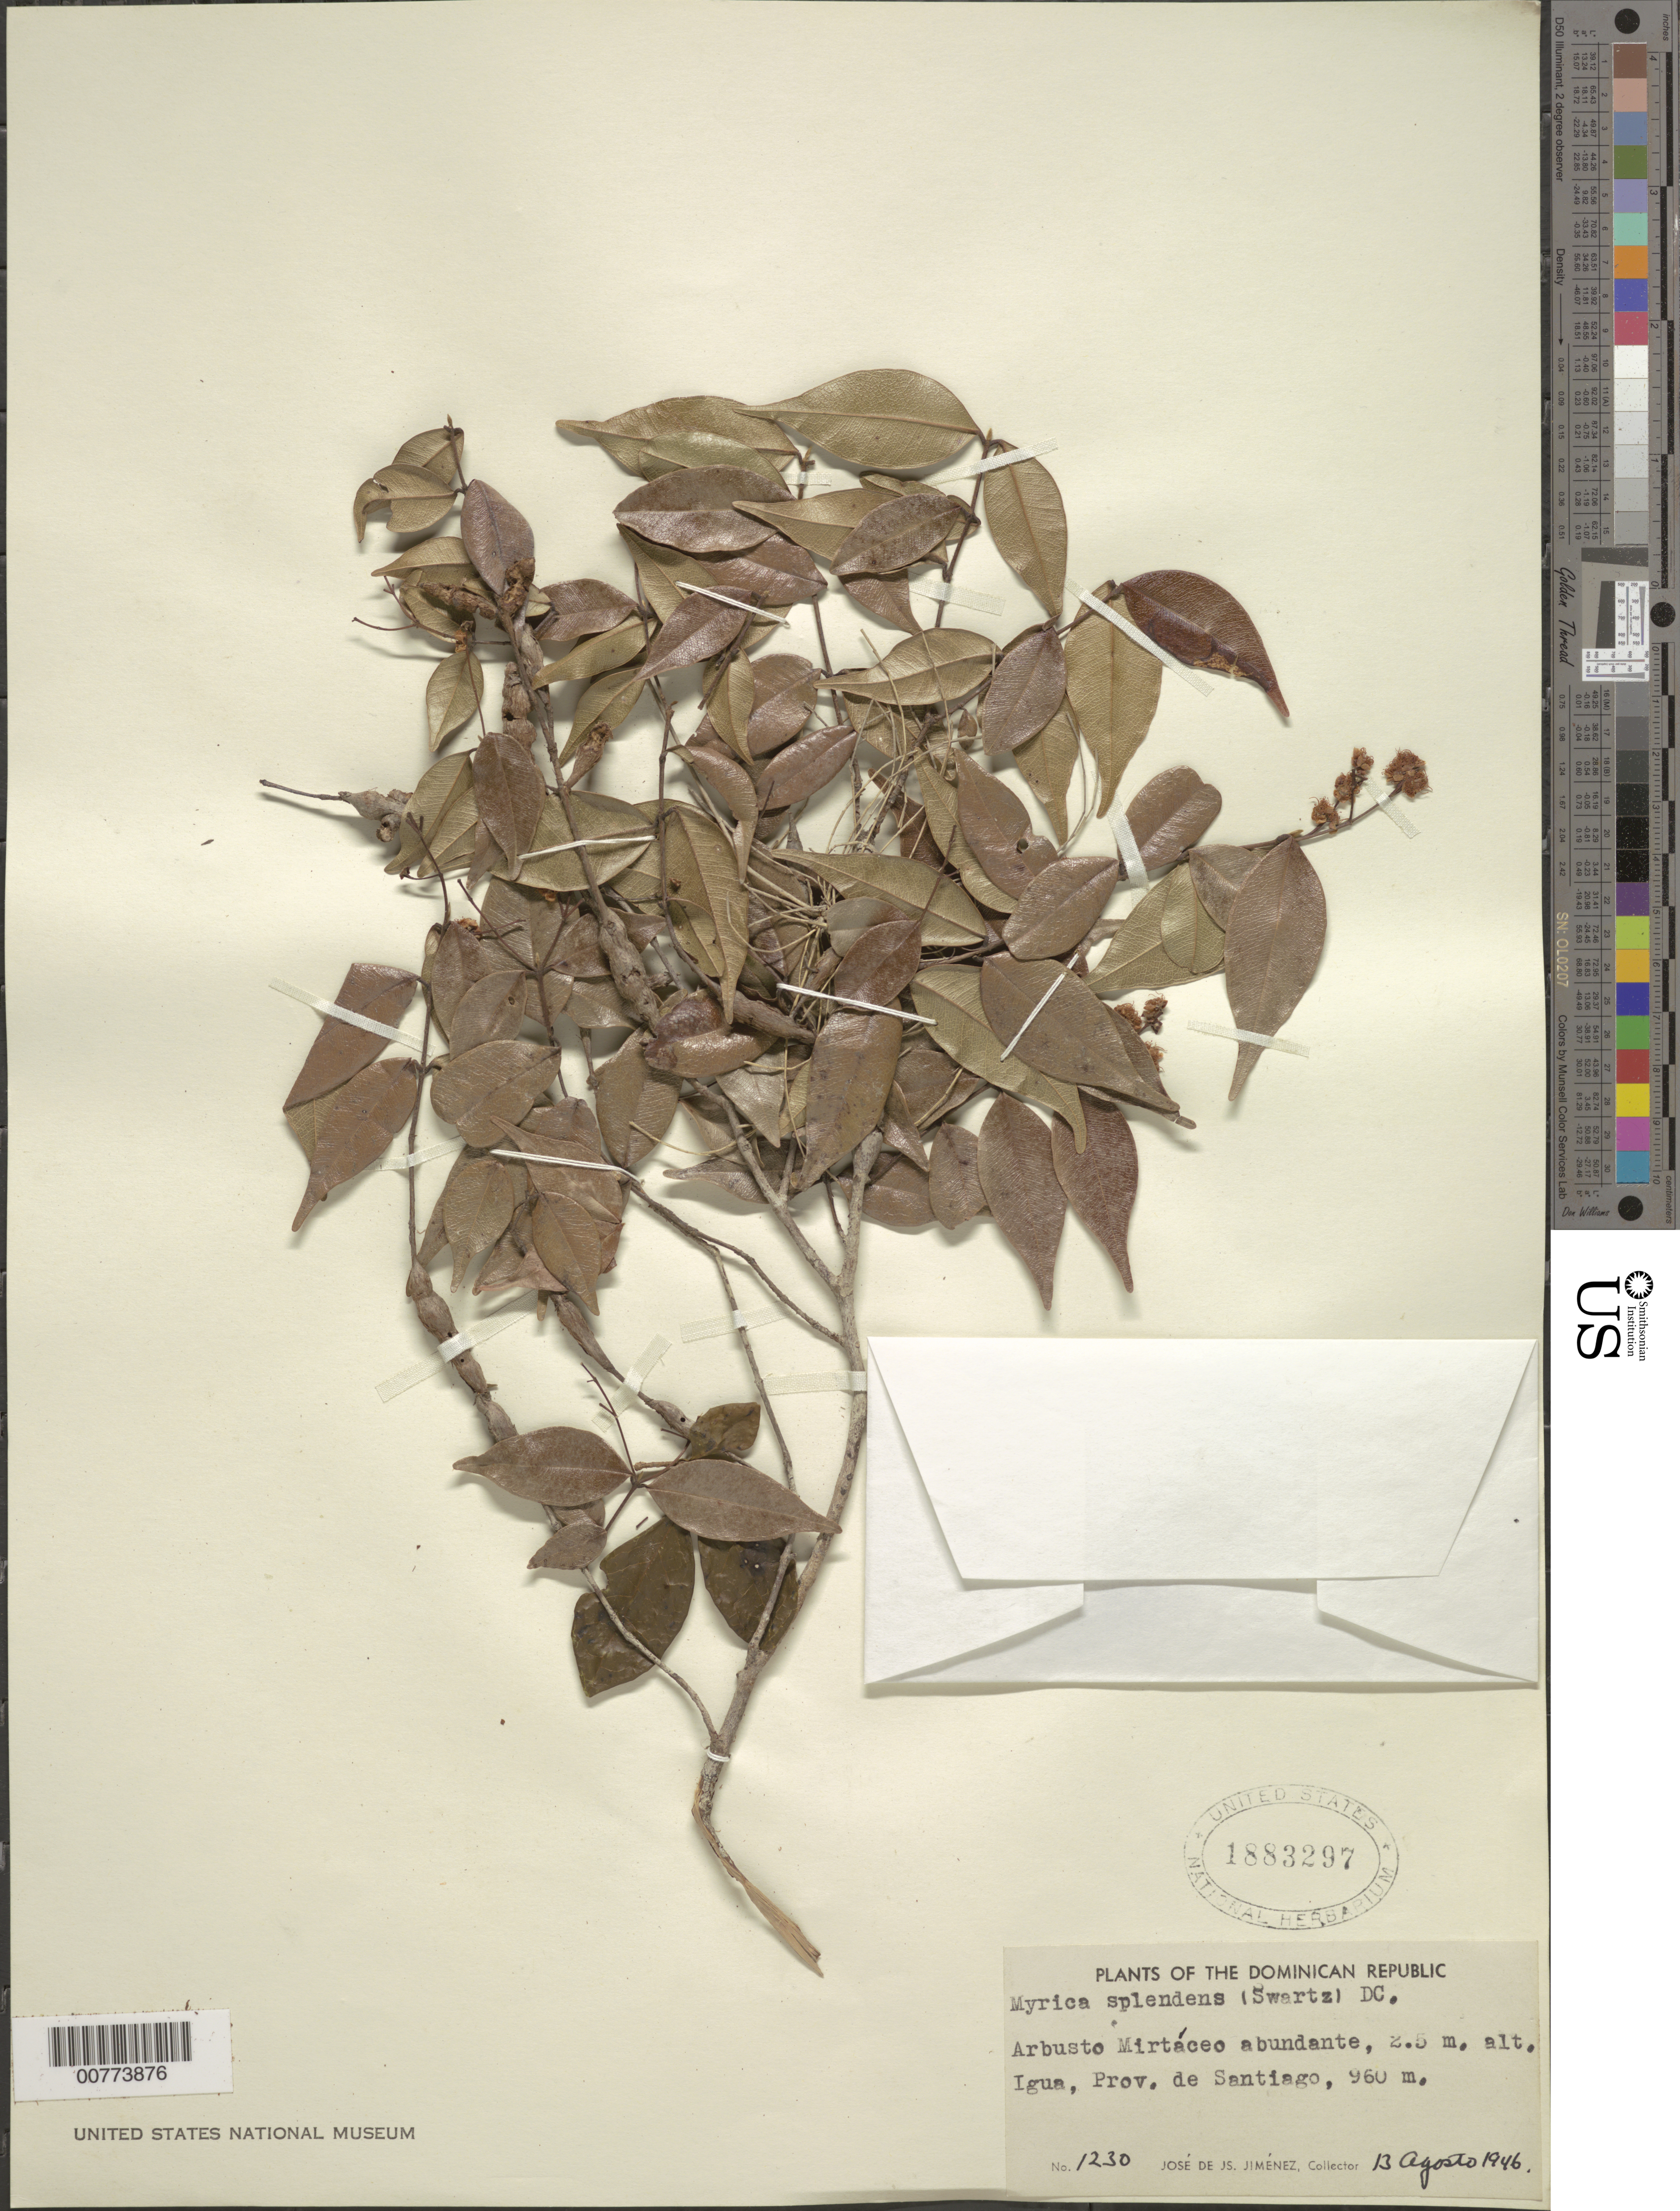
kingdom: Plantae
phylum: Tracheophyta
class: Magnoliopsida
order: Myrtales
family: Myrtaceae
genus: Myrcia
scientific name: Myrcia splendens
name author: (Sw.) DC.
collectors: J. J. Jiménez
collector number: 1230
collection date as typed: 13 Aug 1946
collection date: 1946-08-13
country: Dominican Republic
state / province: Santiago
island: Hispaniola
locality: Igua.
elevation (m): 960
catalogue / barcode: US 1883297